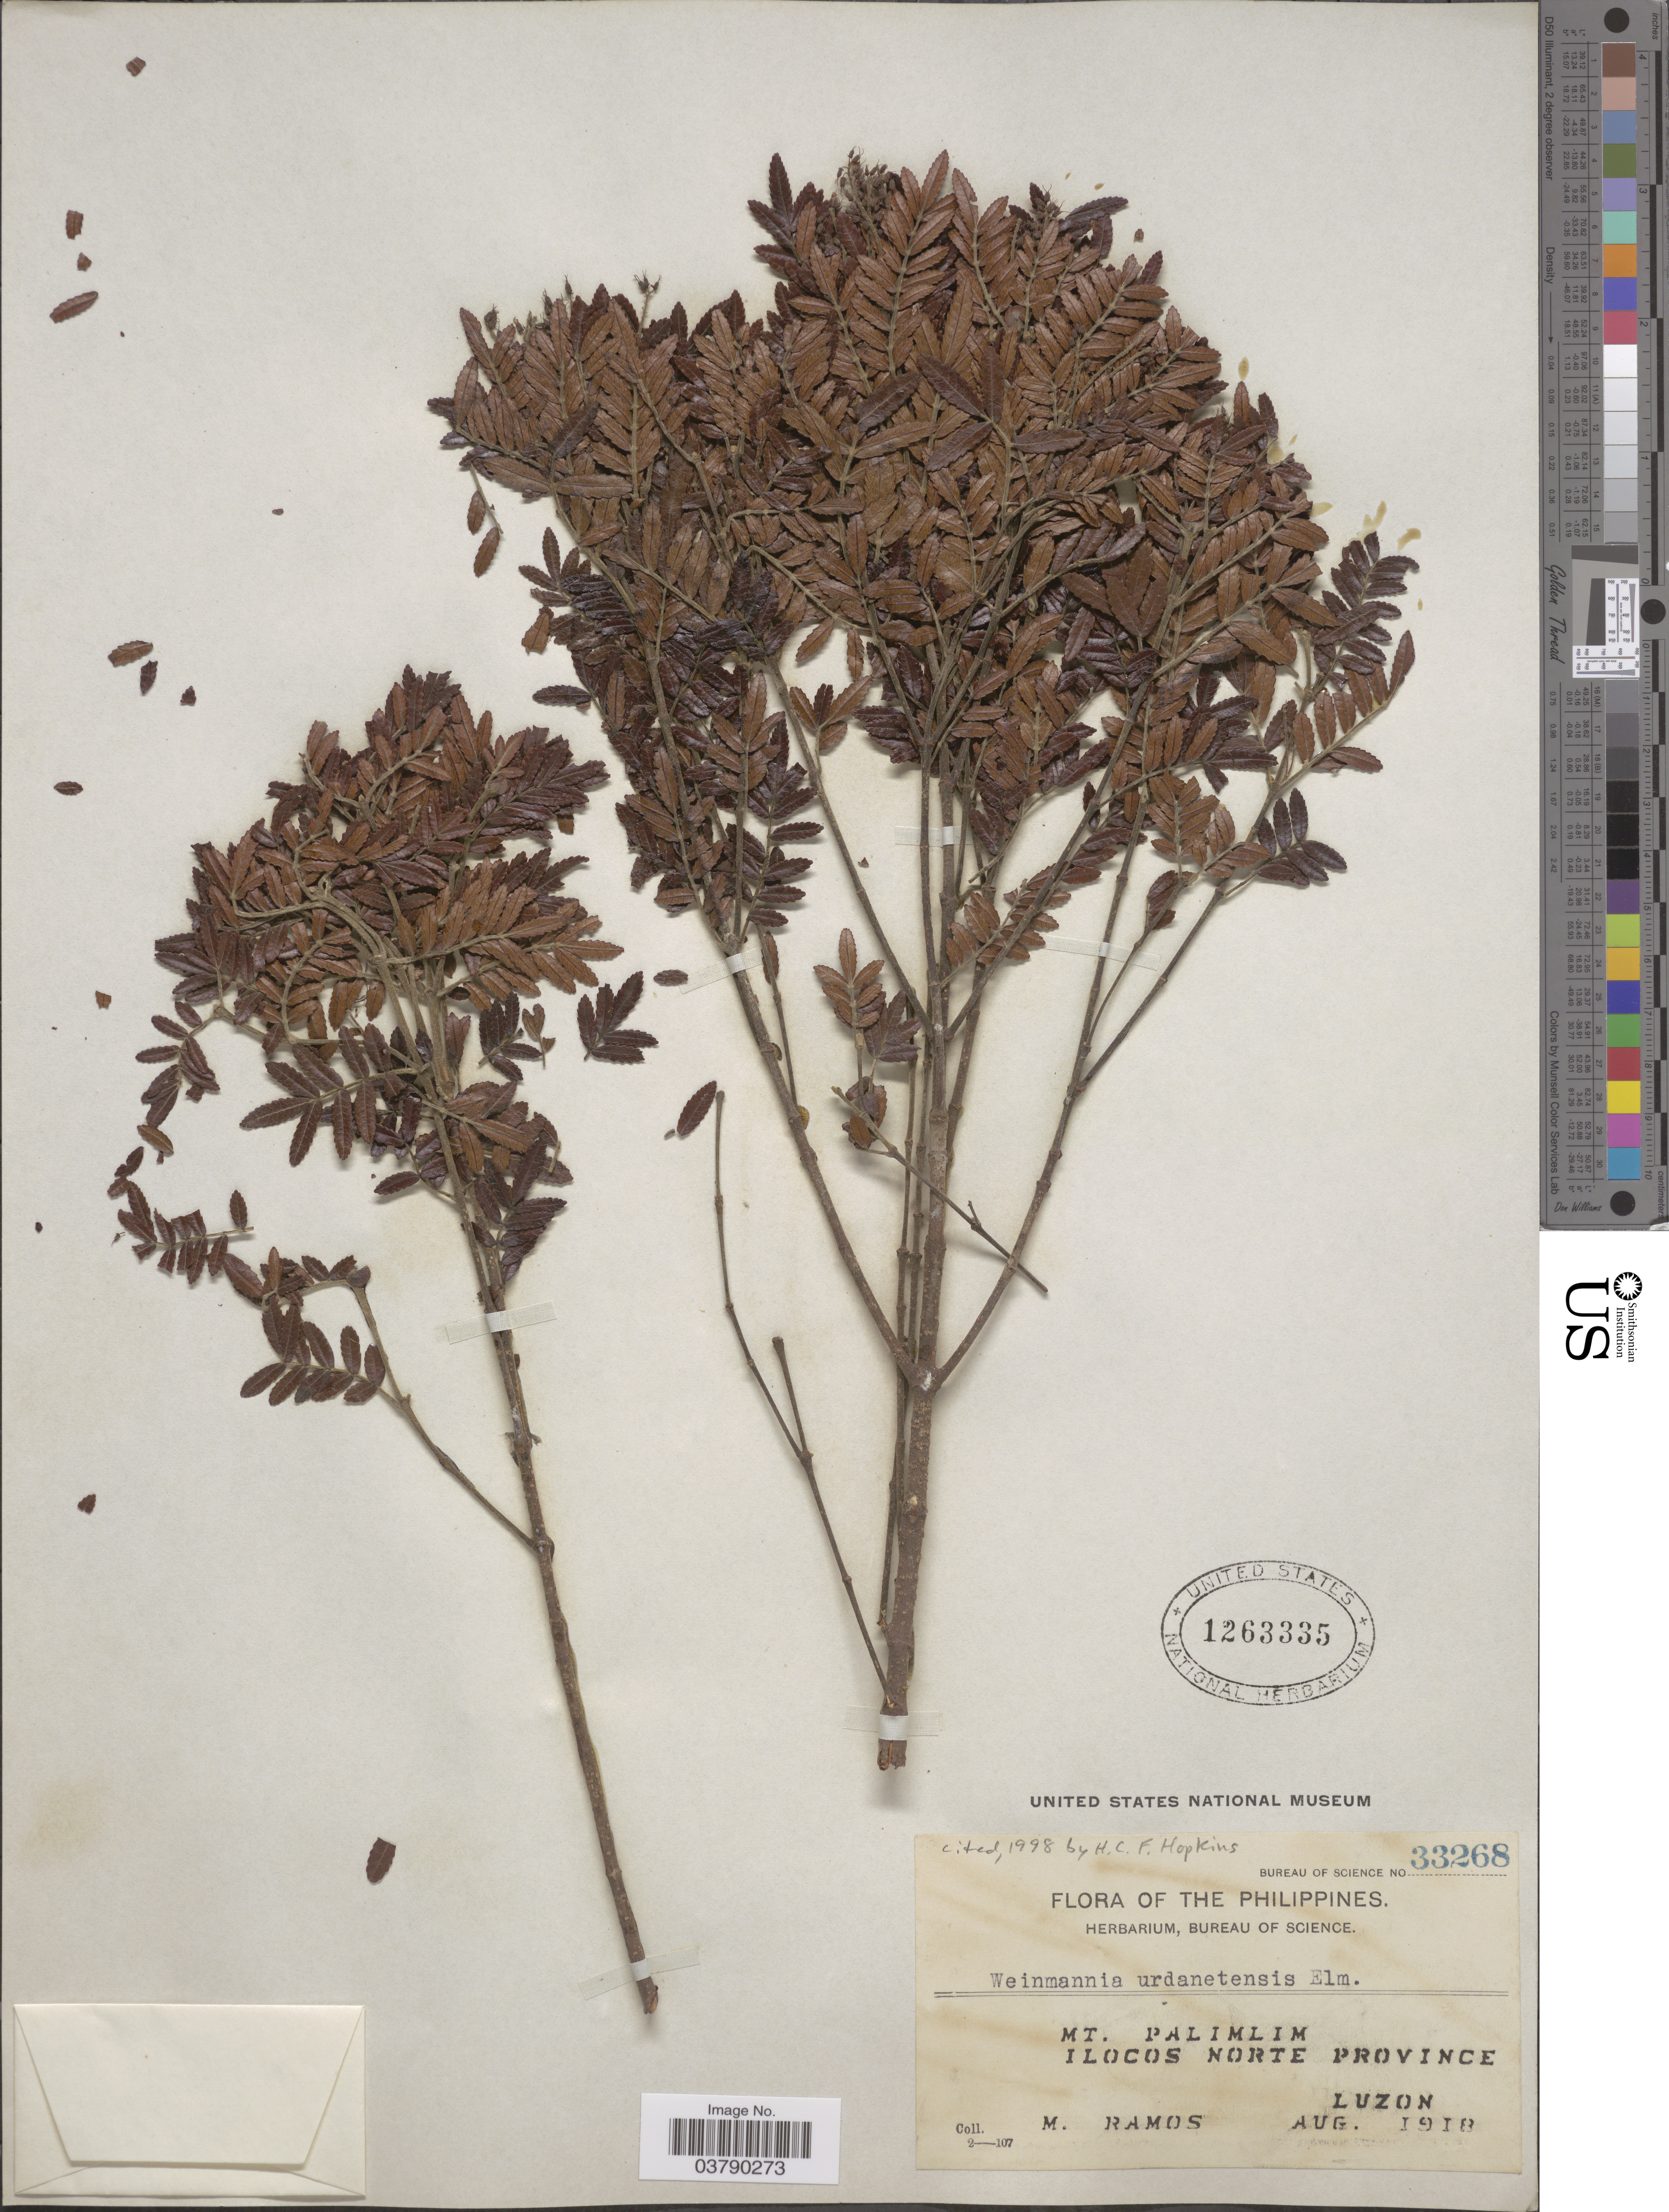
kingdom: Plantae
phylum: Tracheophyta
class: Magnoliopsida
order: Oxalidales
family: Cunoniaceae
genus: Pterophylla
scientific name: Pterophylla urdanetensis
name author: (Elmer) Pillon & H.C. Hopkins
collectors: M. Ramos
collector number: Bureau of Science 33268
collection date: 1918-08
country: Philippines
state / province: Ilocos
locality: Mt. Palimlim. Ilocos Norte Province. Luzon.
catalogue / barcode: US 1263335